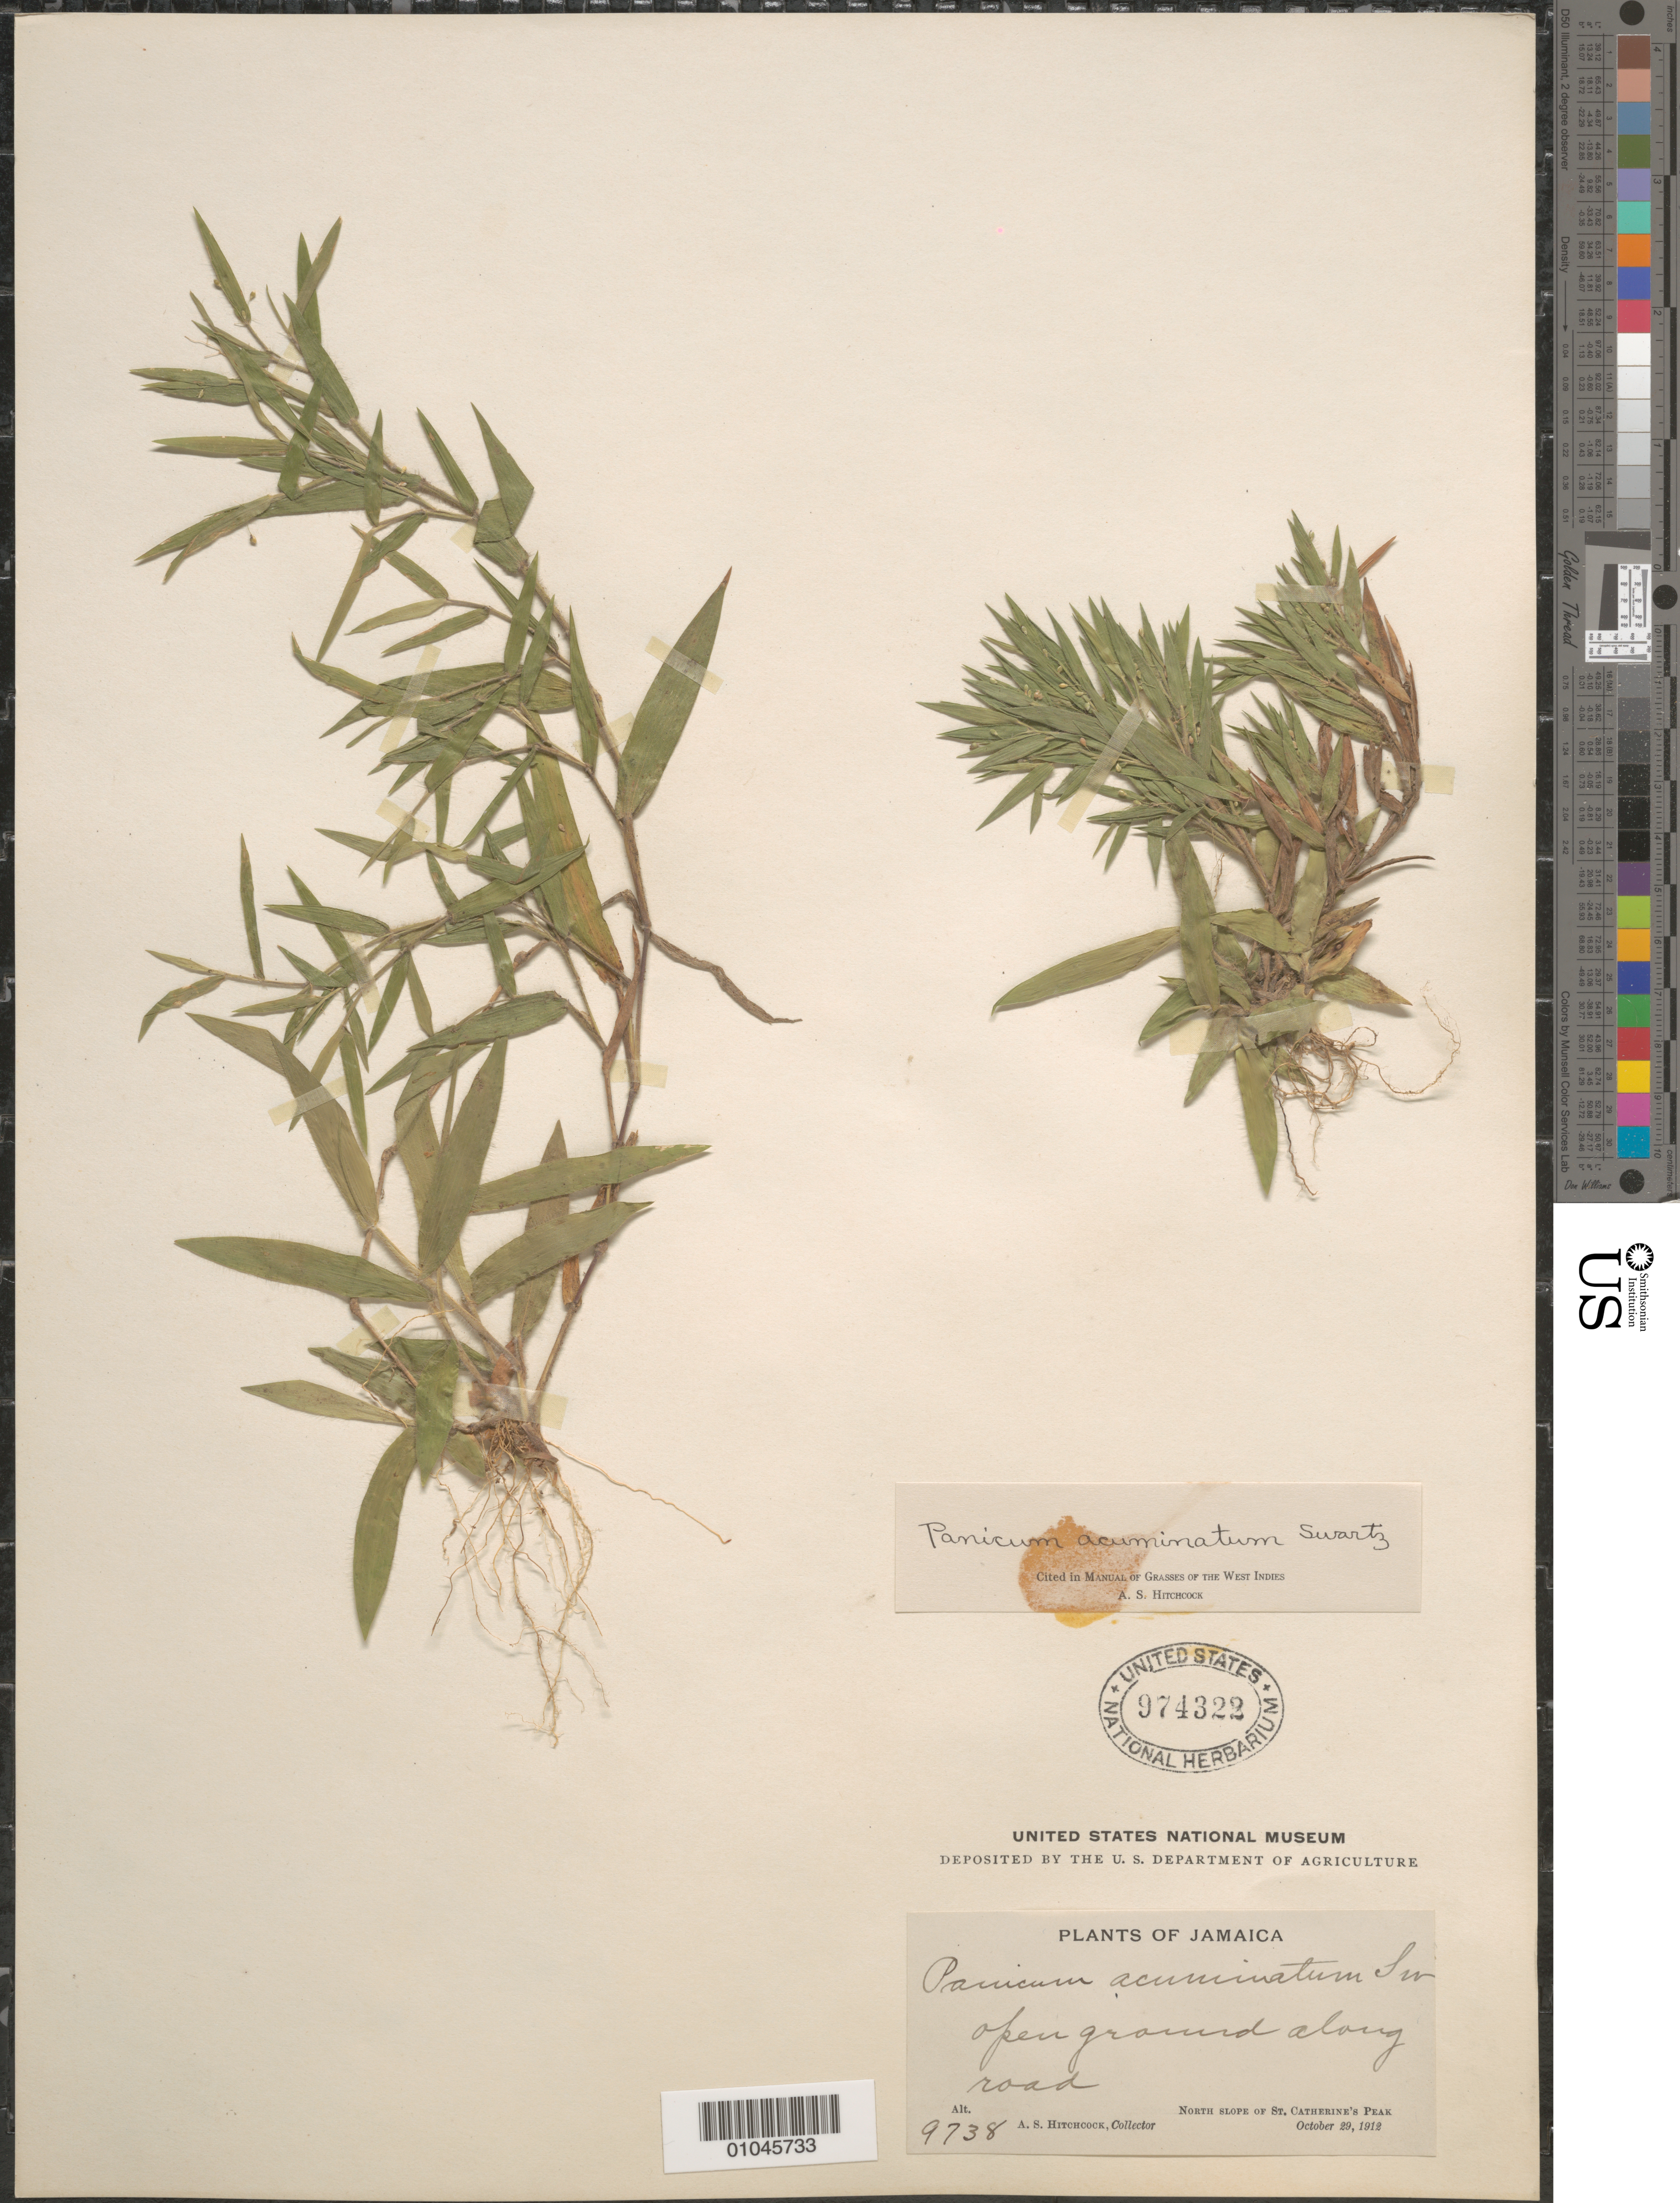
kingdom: Plantae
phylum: Tracheophyta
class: Liliopsida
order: Poales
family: Poaceae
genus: Panicum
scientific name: Panicum aciculare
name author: Desv. ex Poir.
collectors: A. S. Hitchcock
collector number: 9738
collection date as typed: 29 Oct 1912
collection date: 1912-10-29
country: Jamaica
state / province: Saint Catherine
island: Jamaica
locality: North slope of St. Catherine's Peak. Open ground along road.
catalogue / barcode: US 974322